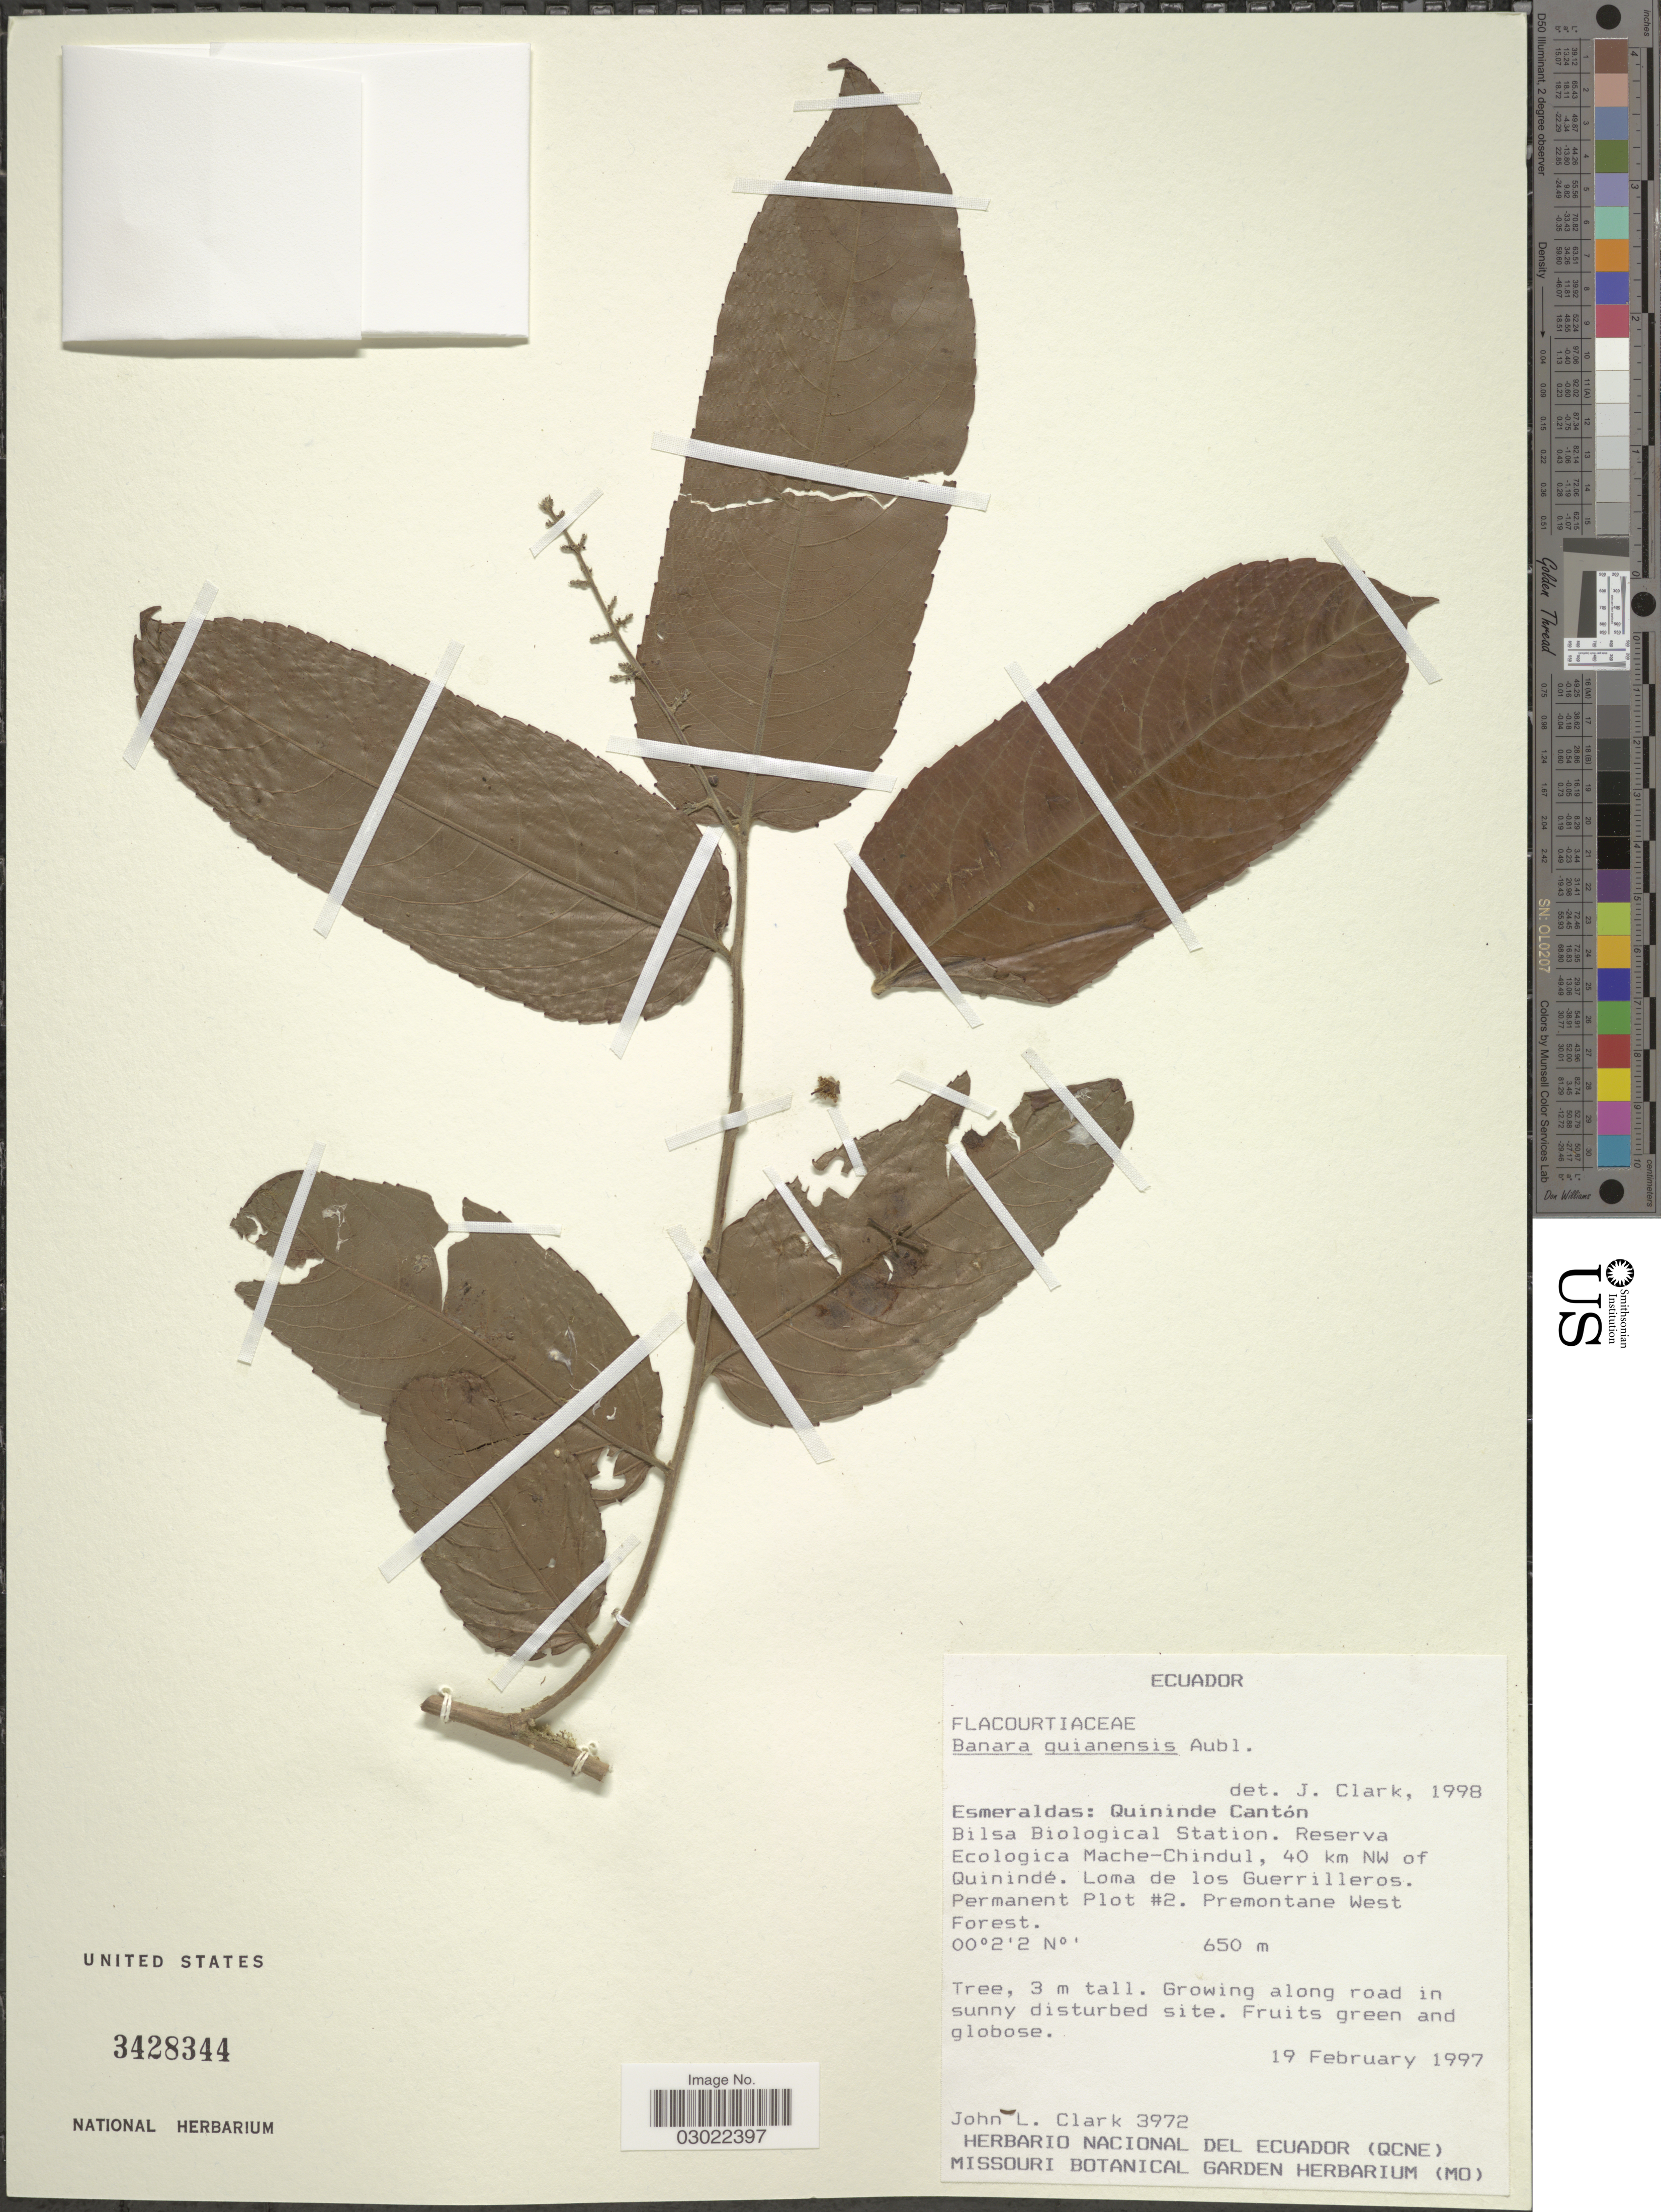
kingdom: Plantae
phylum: Tracheophyta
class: Magnoliopsida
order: Malpighiales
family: Salicaceae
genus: Banara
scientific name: Banara guianensis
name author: Aubl.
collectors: J. L. Clark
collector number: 3972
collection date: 1997-02-19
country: Ecuador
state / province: Esmeraldas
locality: Quininde Cantón. Bilsa Biological Station. Reserva Ecologica Mache-Chindul, 40 km NW of Quinindé. Loma de los Guerilleros. Permanent Plot #2.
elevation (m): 650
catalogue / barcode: US 3428344